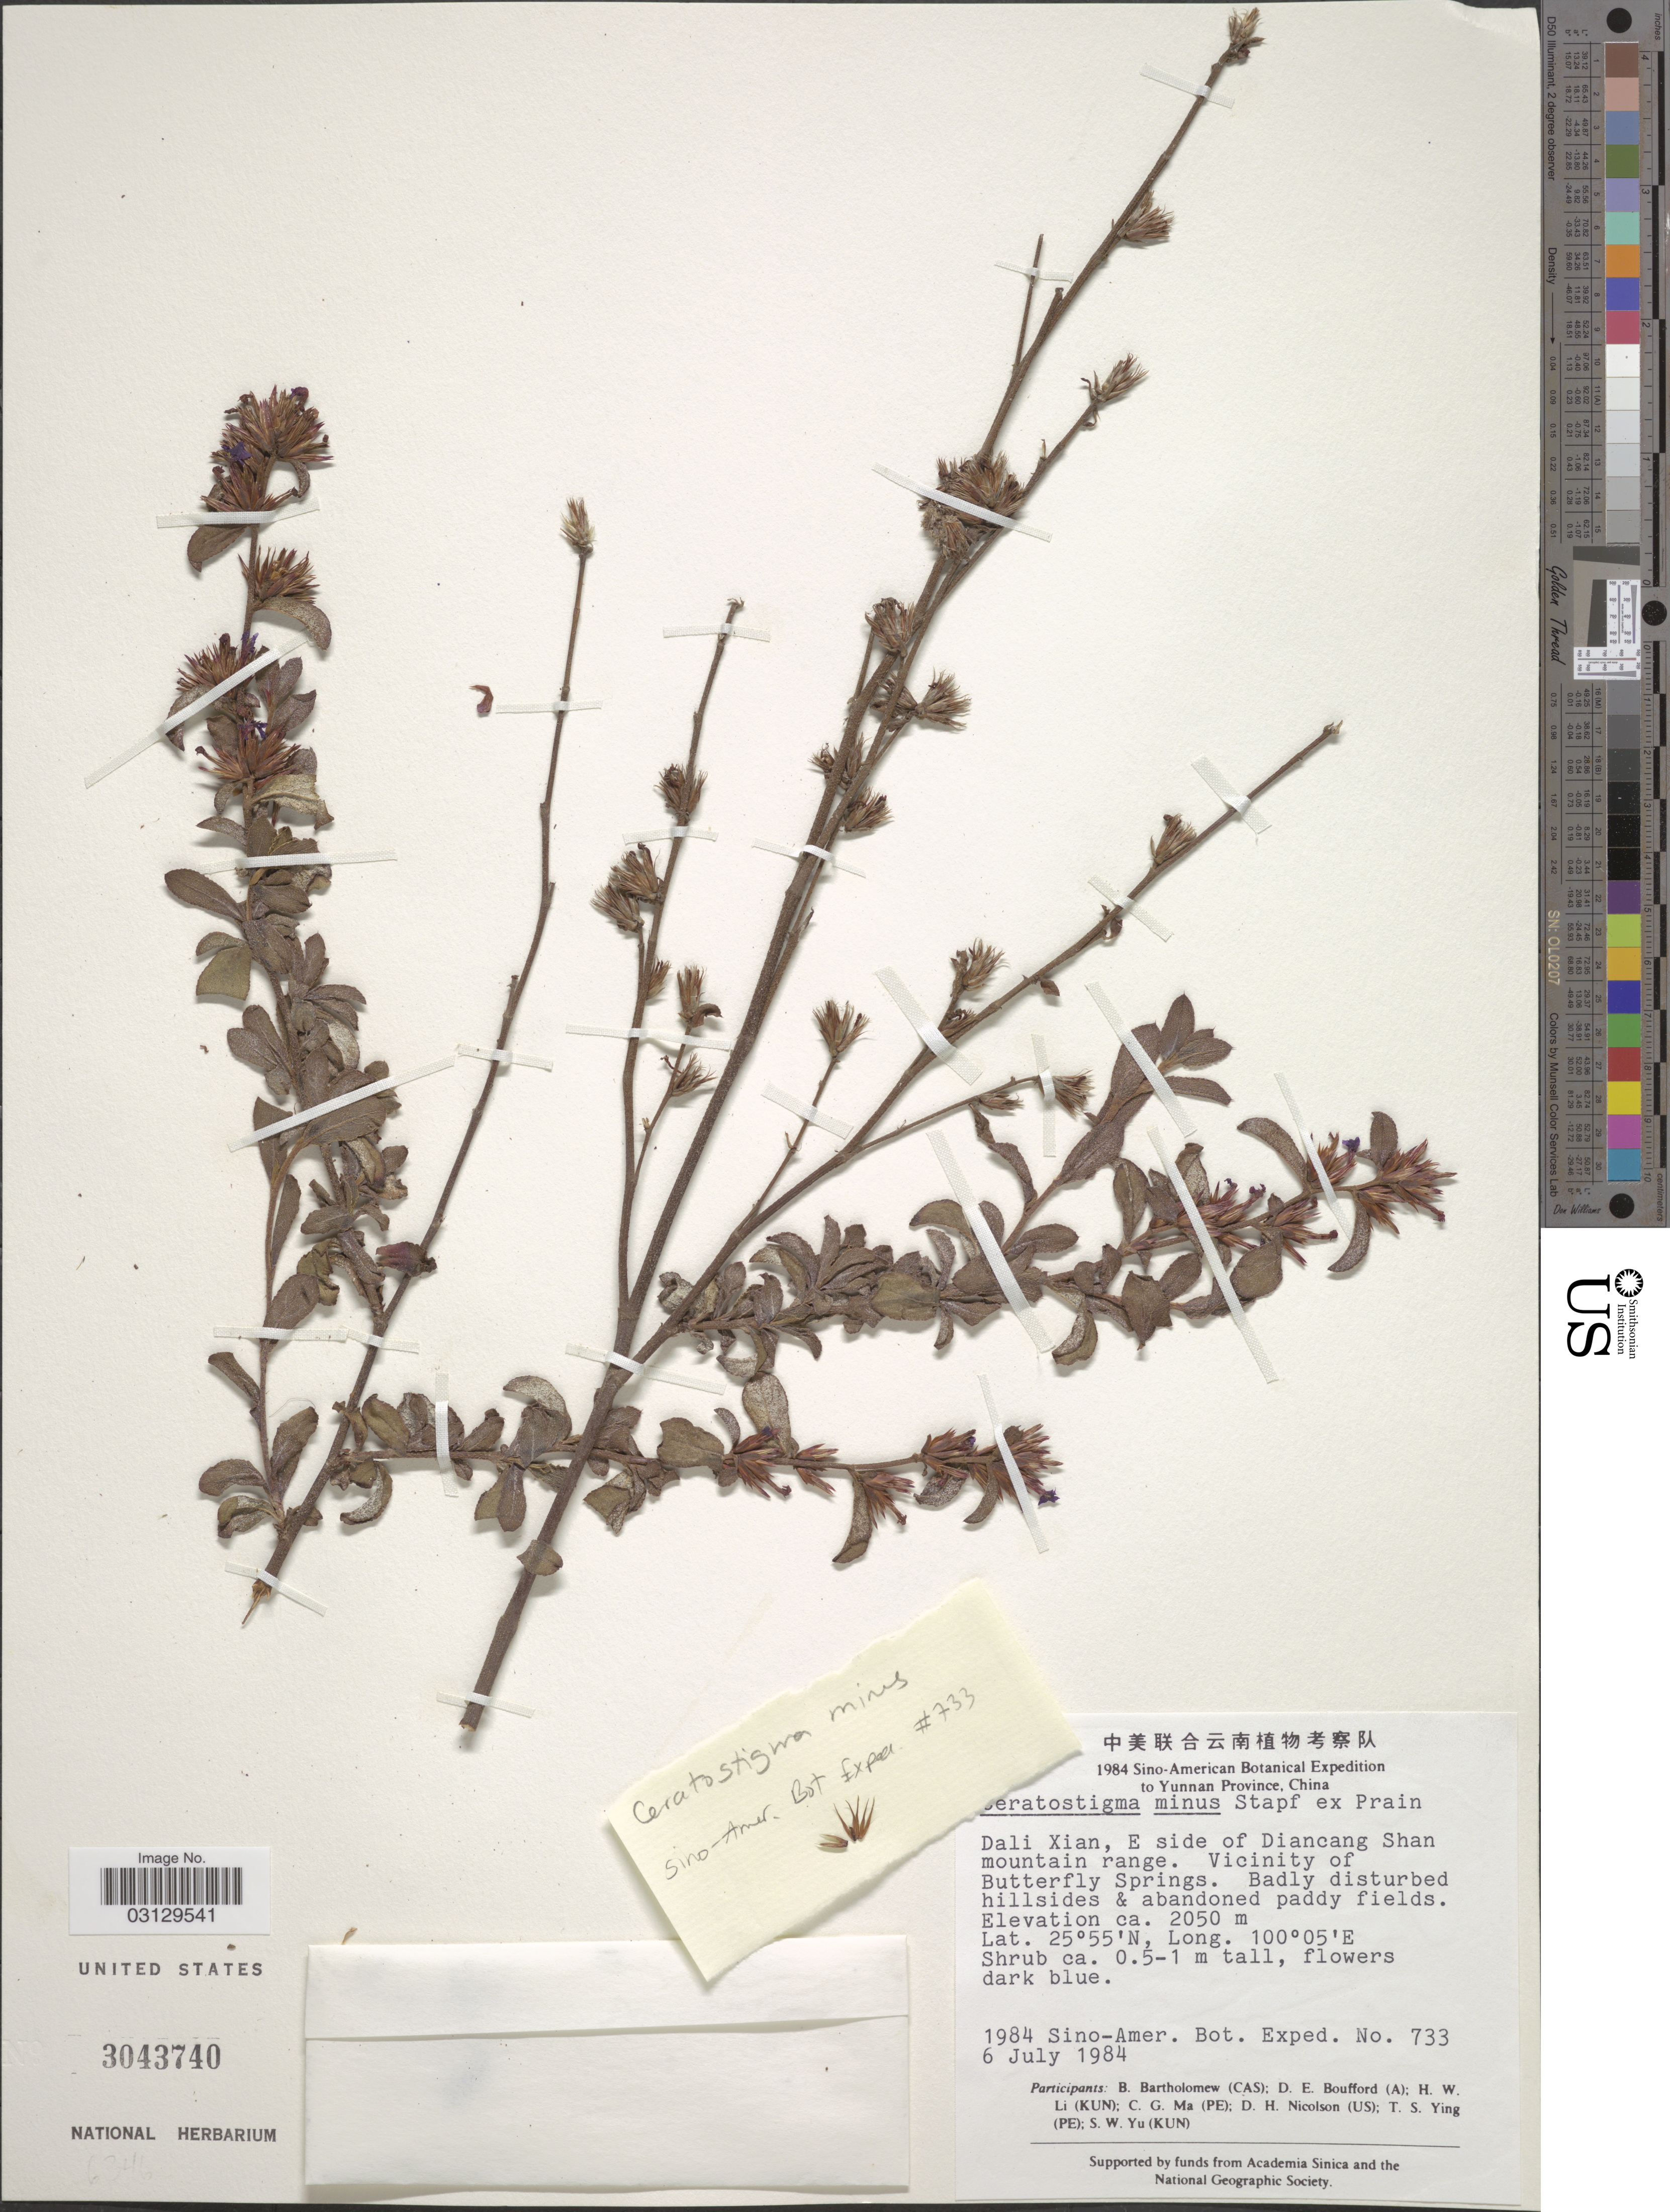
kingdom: Plantae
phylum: Tracheophyta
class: Magnoliopsida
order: Caryophyllales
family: Plumbaginaceae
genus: Ceratostigma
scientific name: Ceratostigma minus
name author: Stapf ex Prain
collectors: Sino-Amer. Bot. Exped. 1984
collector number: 733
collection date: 1984-07-06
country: China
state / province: Yunnan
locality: Dali Xian, E side of Diancang Shan mountain range. Vicinity of Butterfly Springs.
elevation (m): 2050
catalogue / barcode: US 3043740